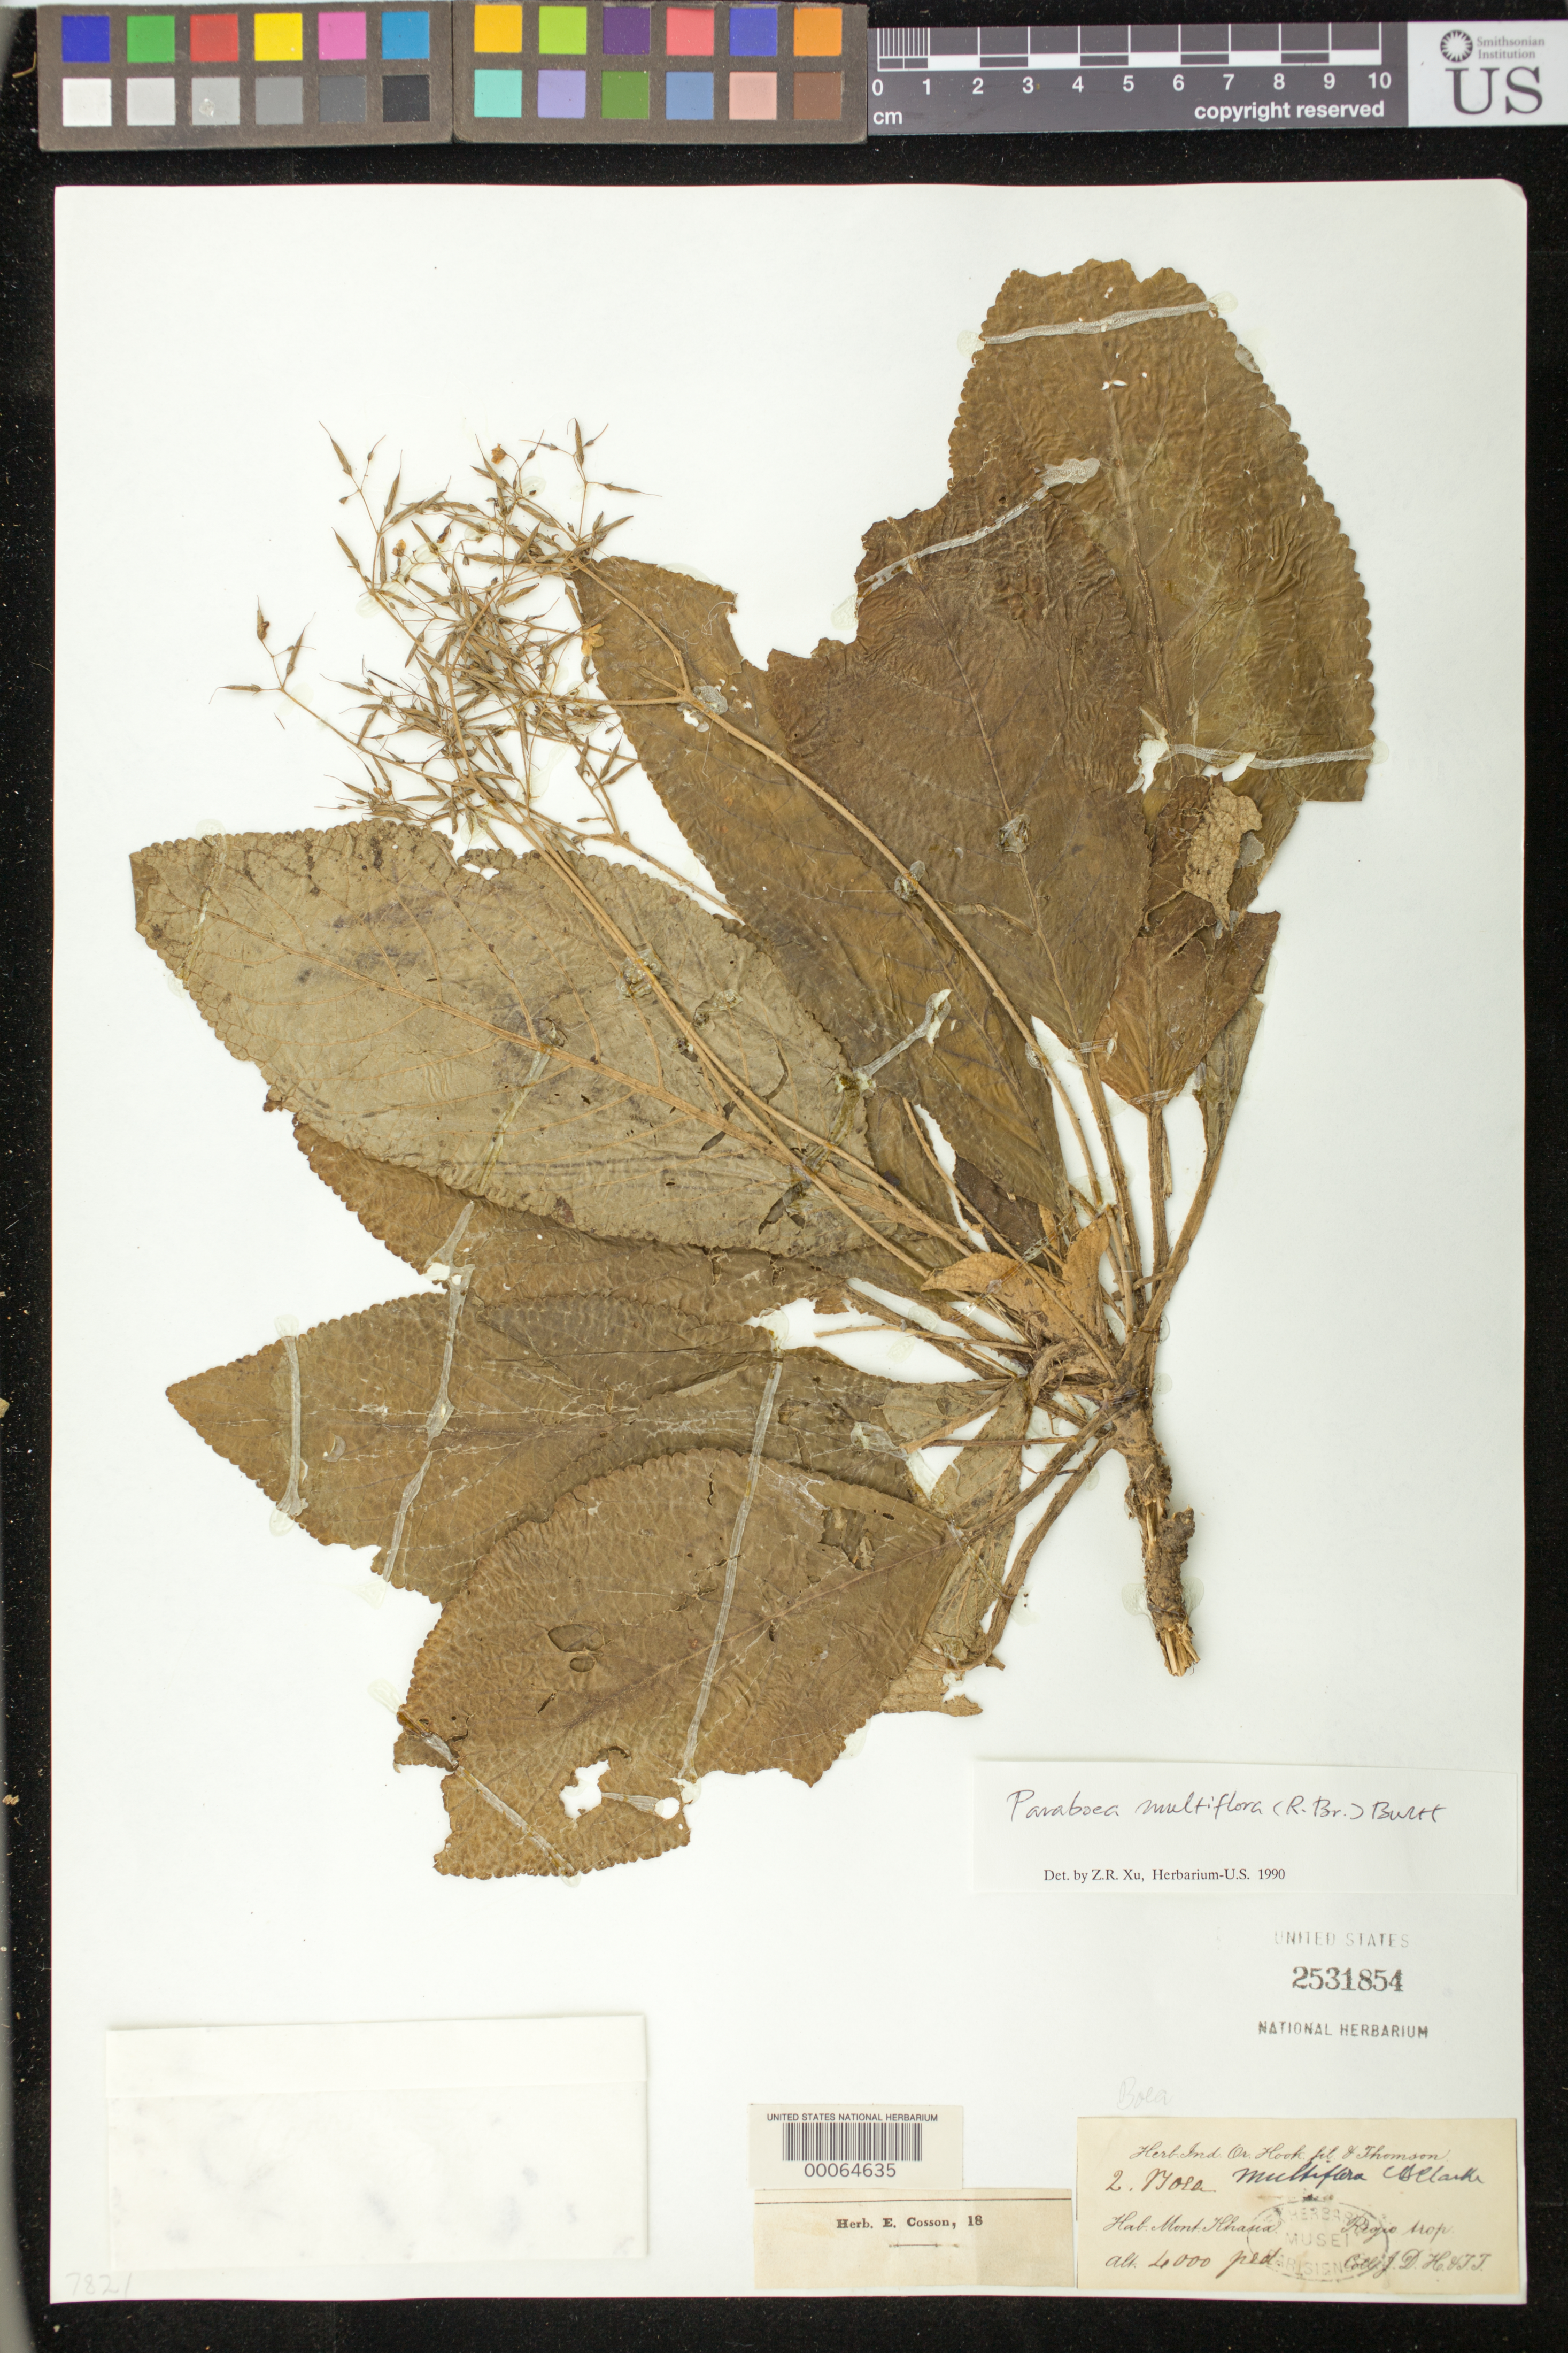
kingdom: Plantae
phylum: Tracheophyta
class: Magnoliopsida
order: Lamiales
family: Gesneriaceae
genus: Paraboea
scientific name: Paraboea multiflora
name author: (R. Br.) B.L. Burtt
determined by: Xu, Z. R.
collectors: J. D. Hooker & T. Thomson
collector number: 2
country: India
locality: Khasia mountains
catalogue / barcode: US 2531854